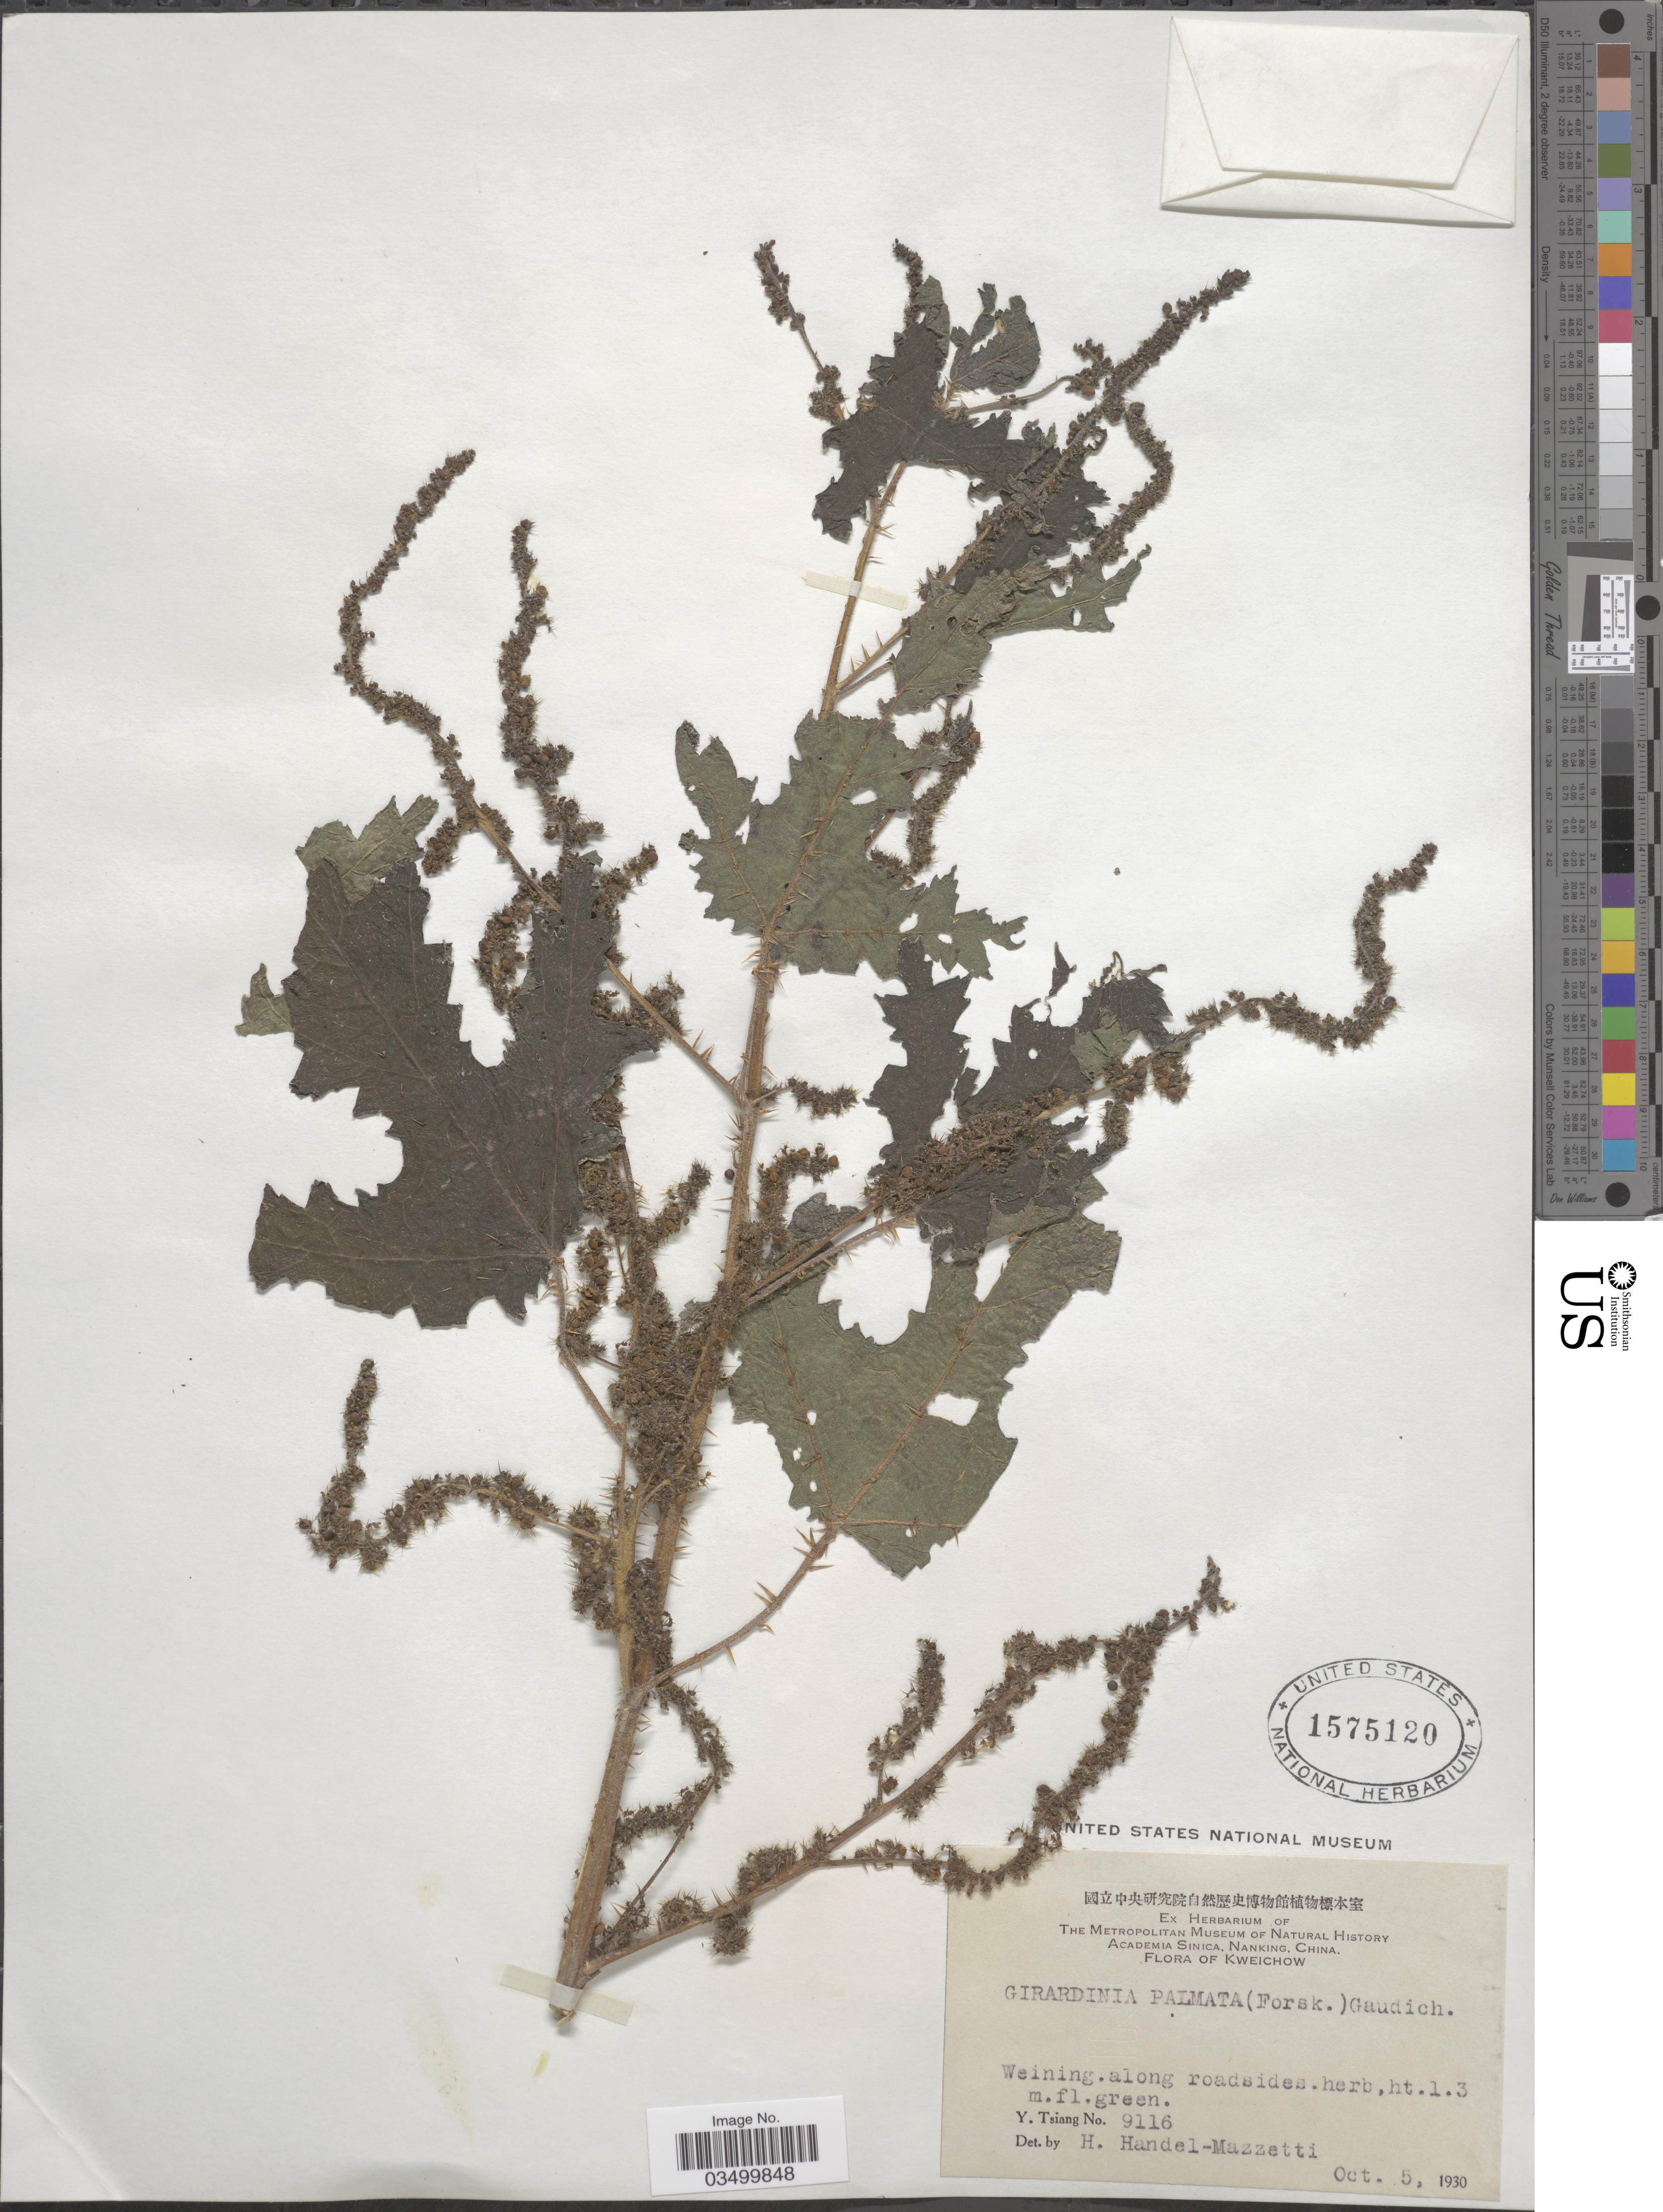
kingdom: Plantae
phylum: Tracheophyta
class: Magnoliopsida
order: Rosales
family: Urticaceae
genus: Girardinia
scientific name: Girardinia diversifolia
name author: (Link) Friis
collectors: Y. Tsiang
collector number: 9116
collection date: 1930-10-05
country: China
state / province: Guizhou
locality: Kweichow. Weining.along roadsides.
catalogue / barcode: US 1575120